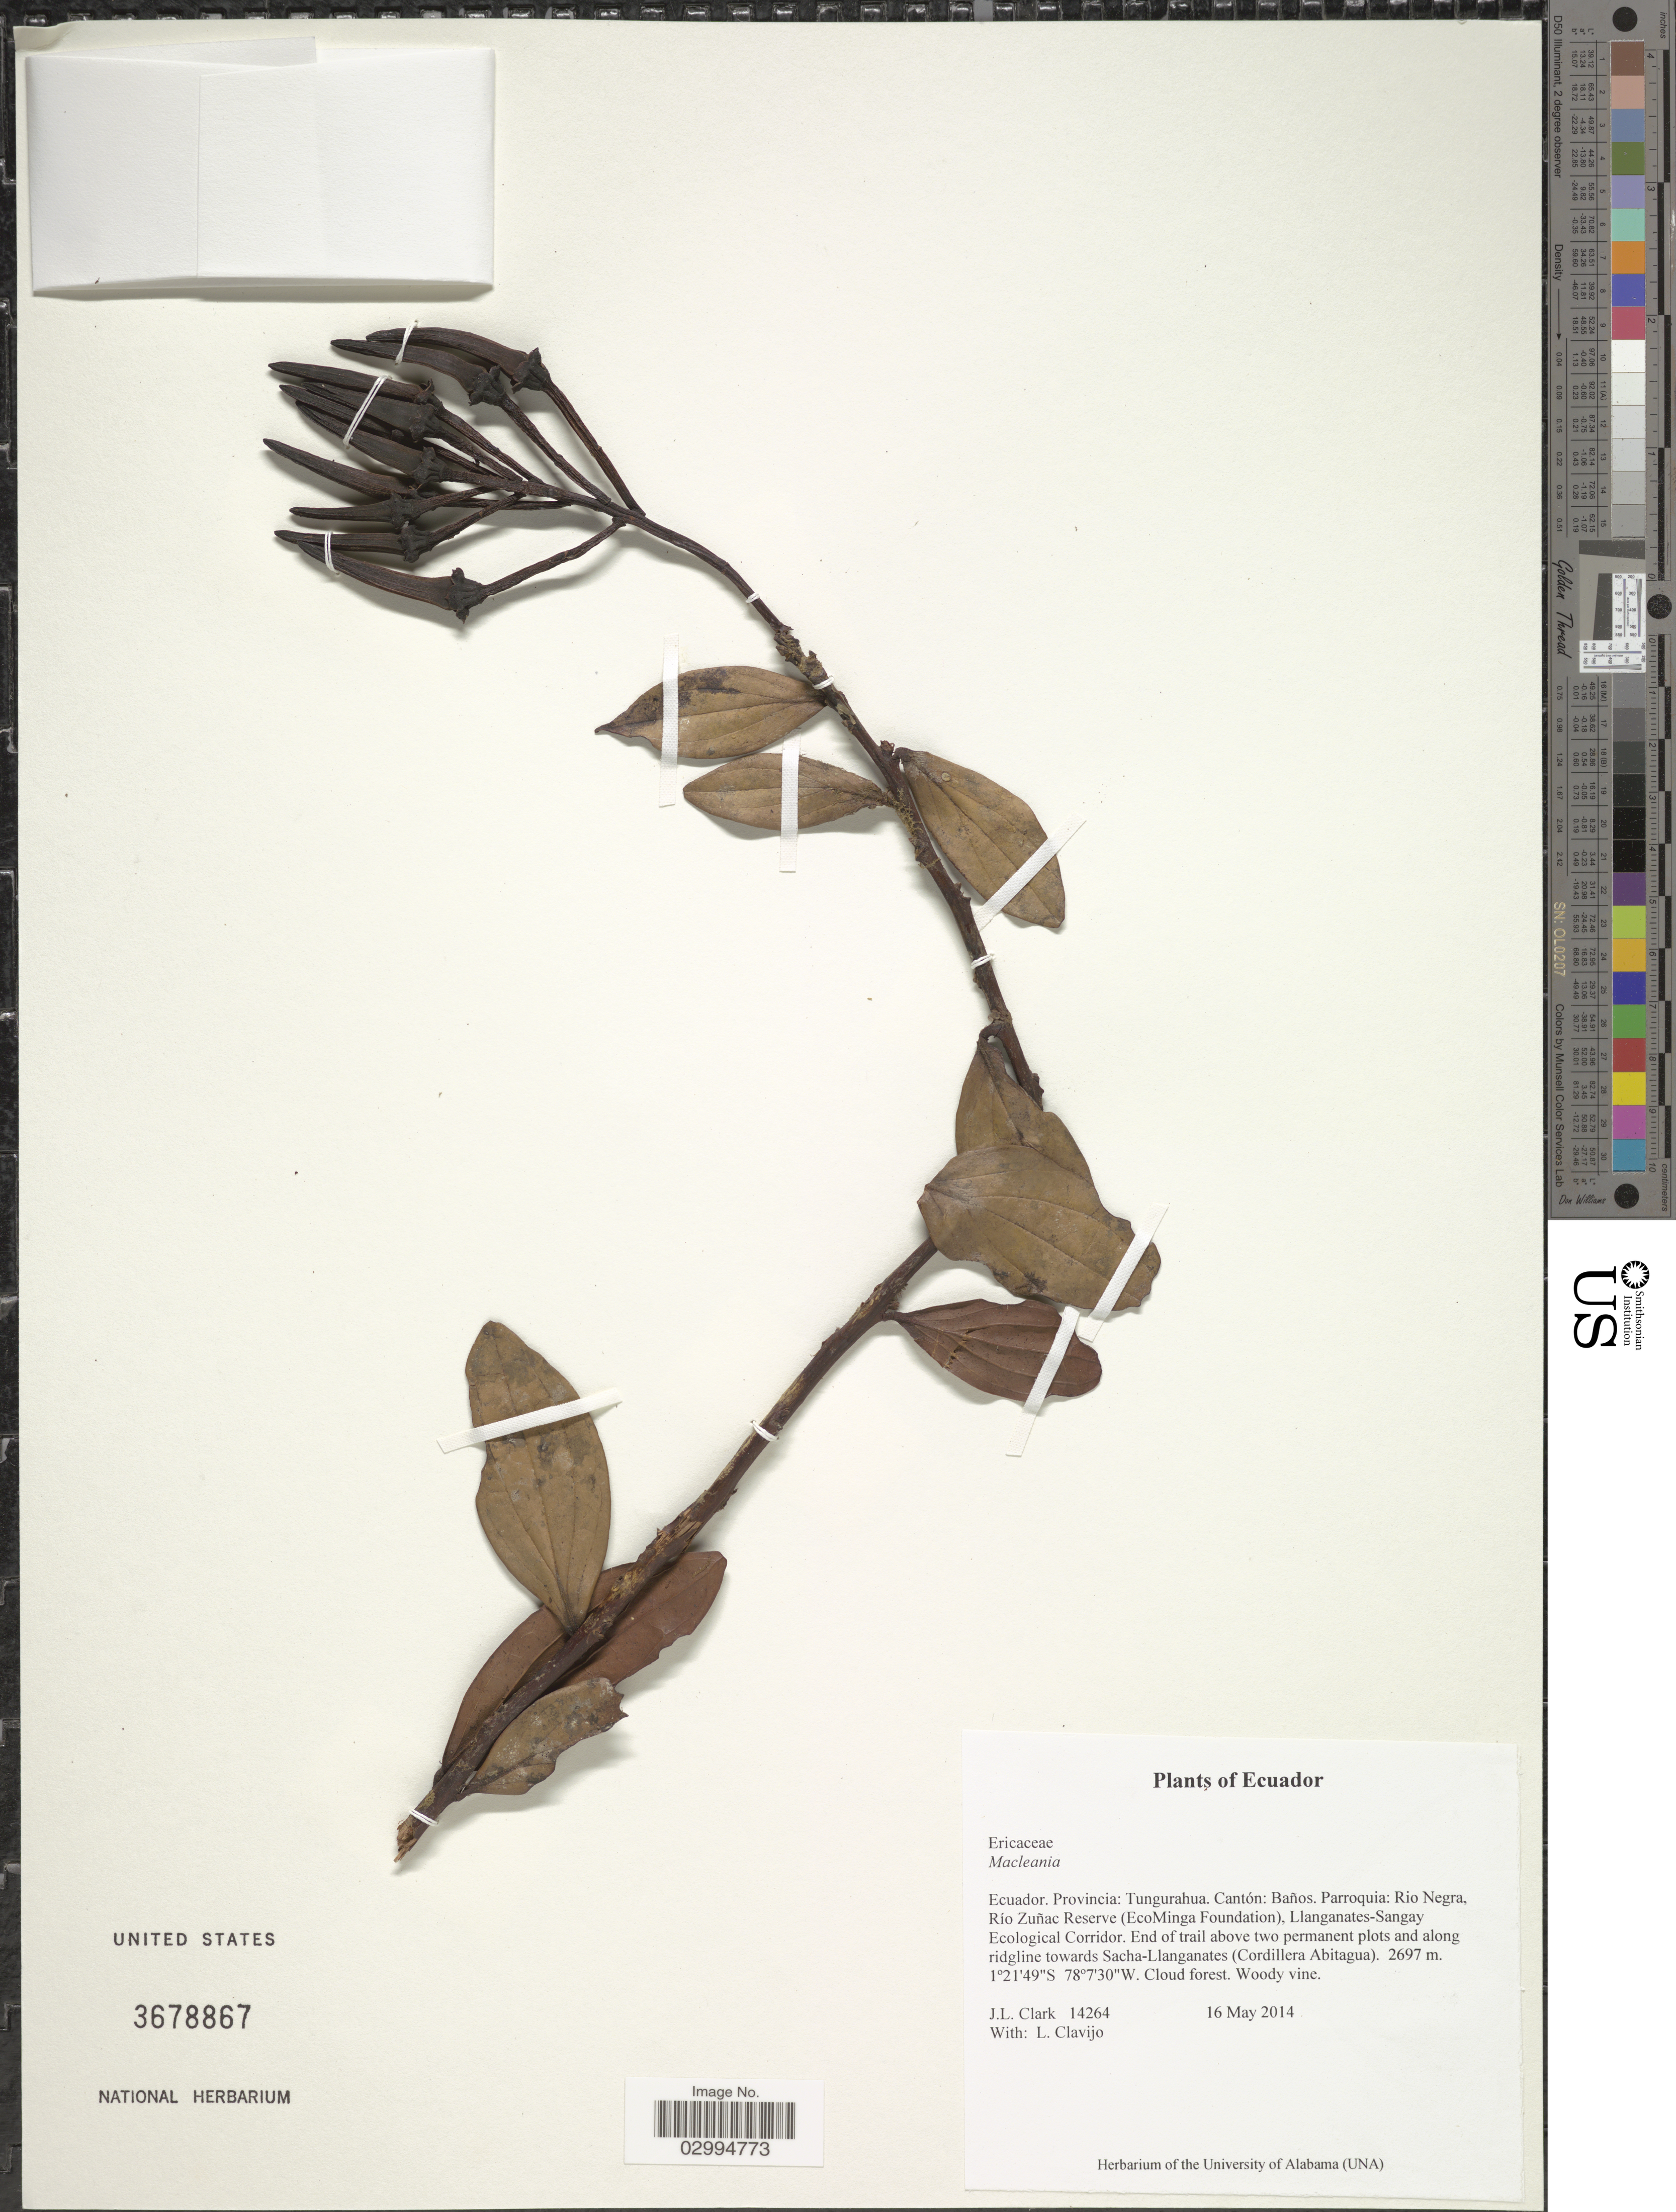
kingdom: Plantae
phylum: Tracheophyta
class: Magnoliopsida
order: Ericales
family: Ericaceae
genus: Macleania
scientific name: Macleania sp.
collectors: J. L. Clark & L. Clavijo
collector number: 14264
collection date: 2014-05-16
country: Ecuador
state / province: Tungurahua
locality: Cantón: Baños. Parroquia: Rio Negra, Río Zuñac Reserve (EcoMinga Foundation), Llanganates-Sangay Ecological Corridor. End of trail above two permanent plots and along ridgline towards Sacha-Llanganates (Cordillera Abitagua).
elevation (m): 2697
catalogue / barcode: US 3678867